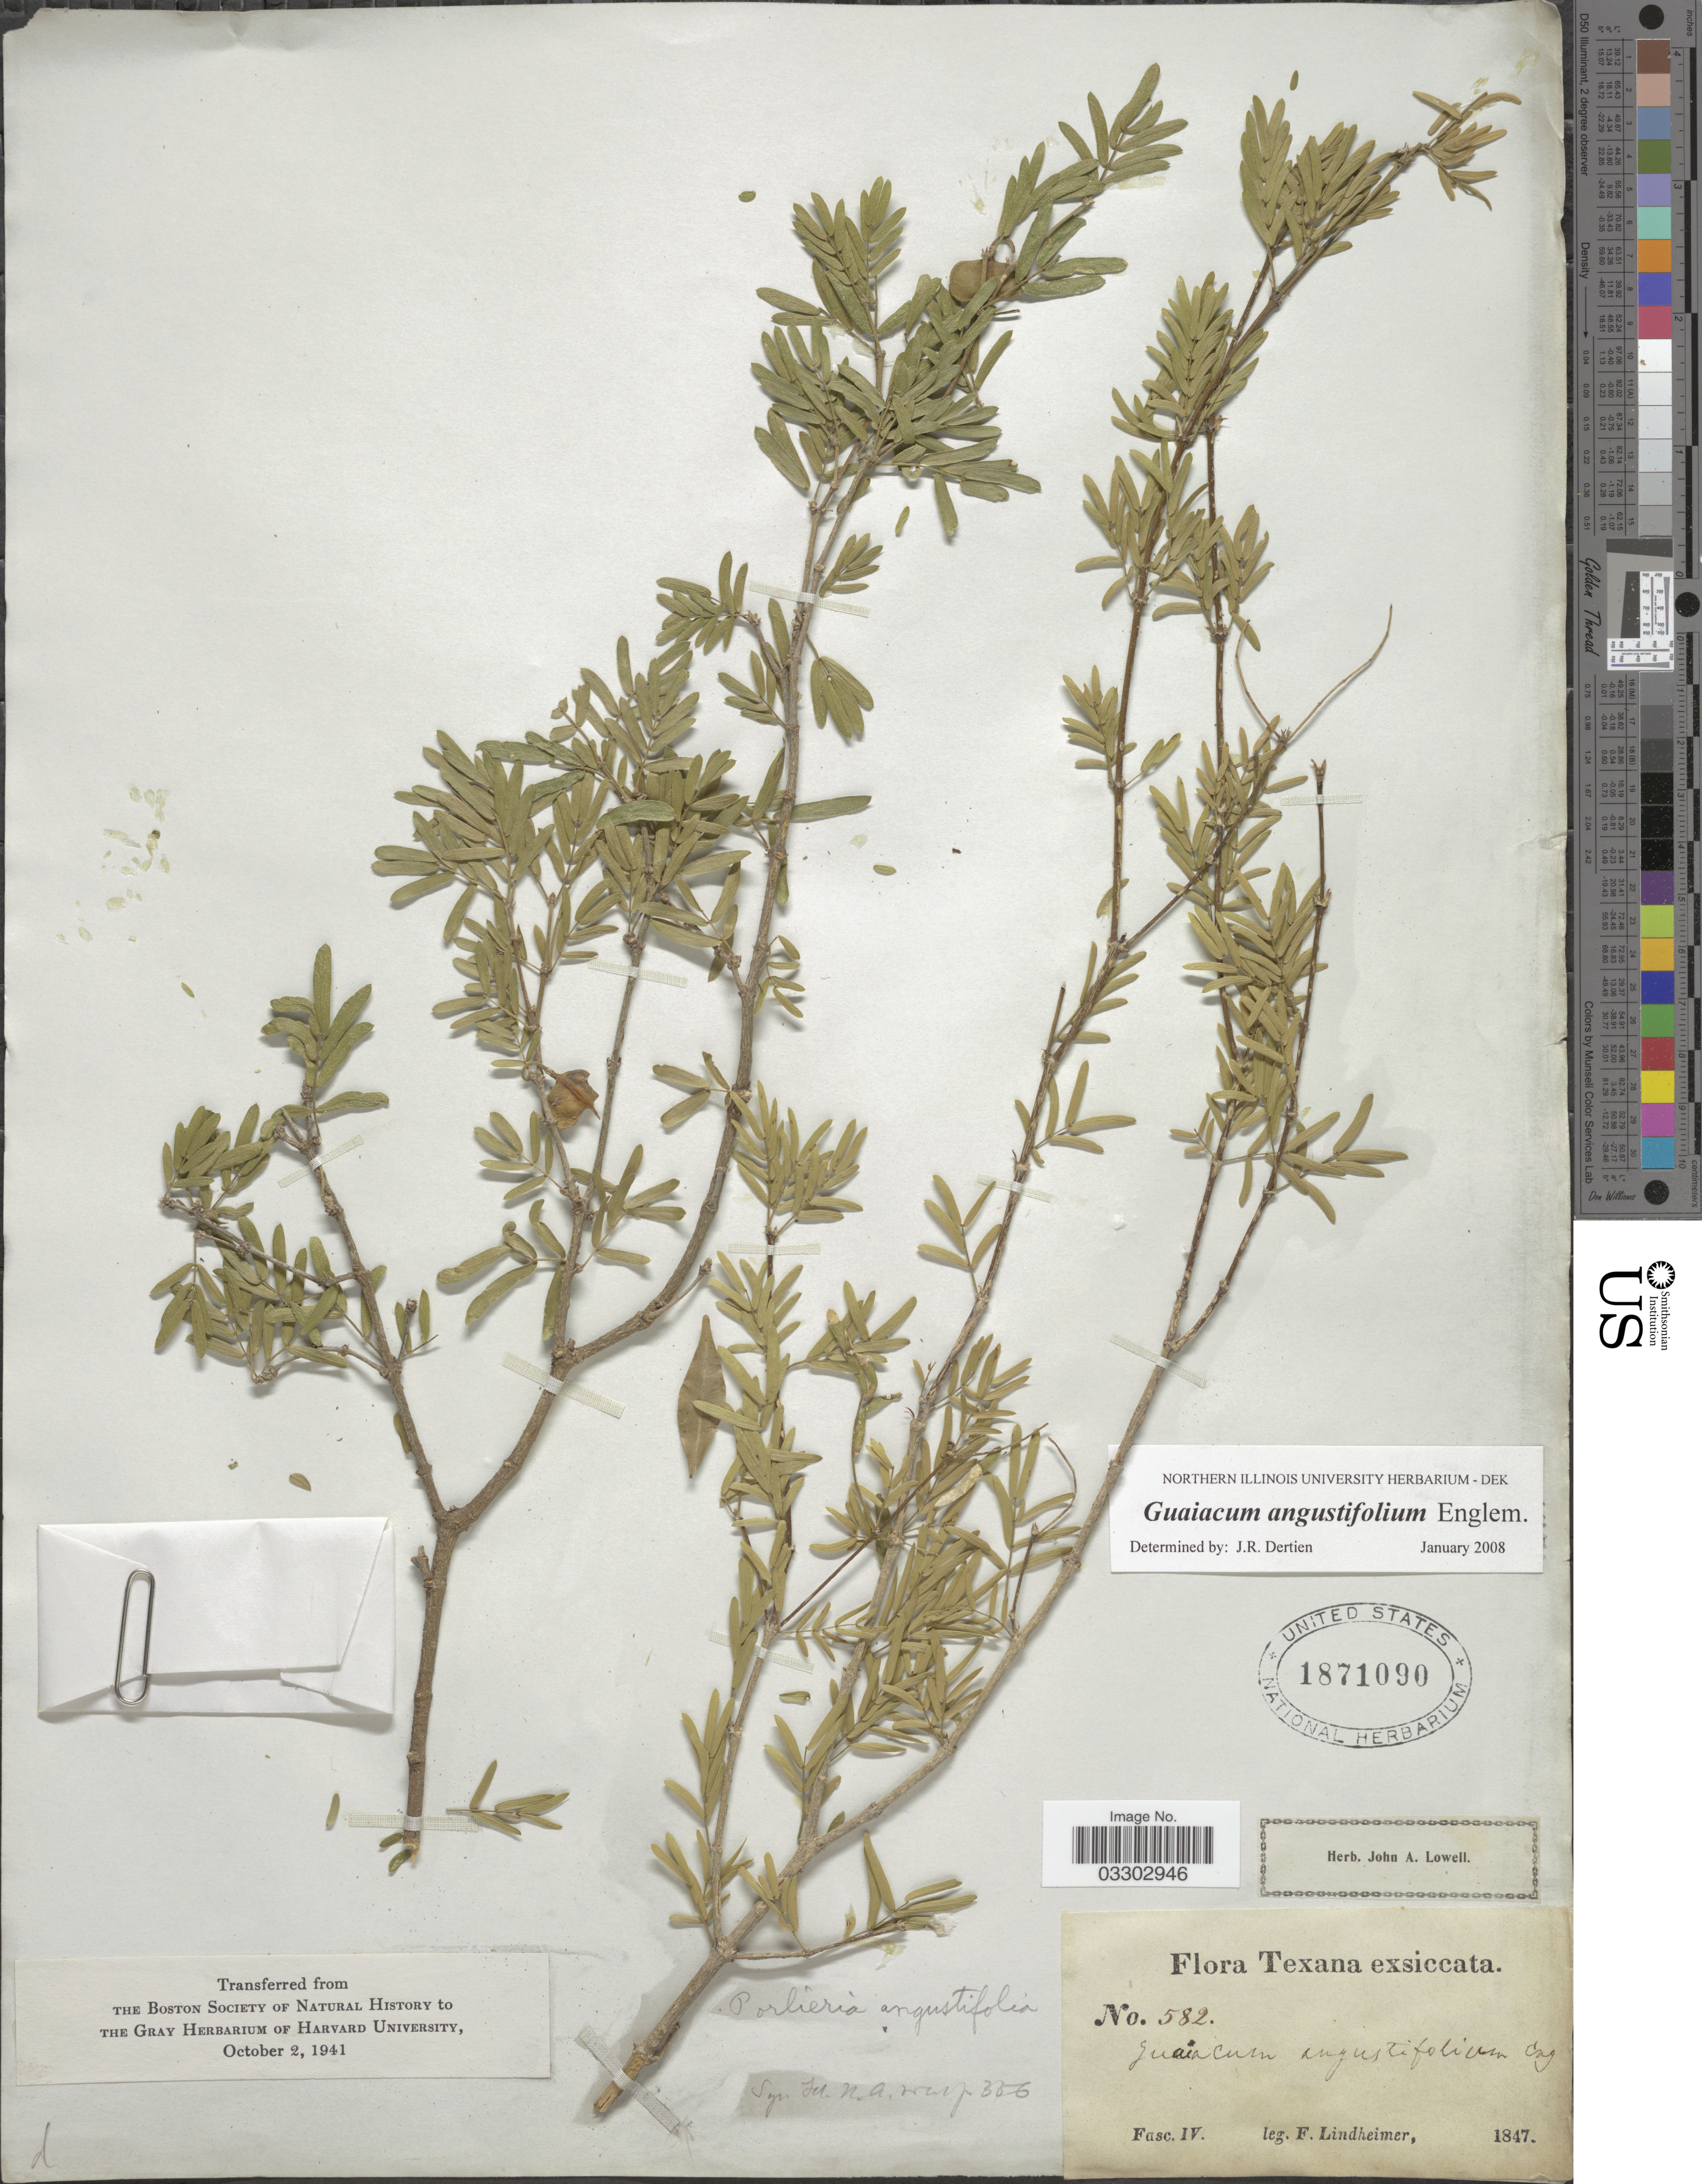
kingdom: Plantae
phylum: Tracheophyta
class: Magnoliopsida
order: Zygophyllales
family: Zygophyllaceae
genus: Guaiacum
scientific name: Guaiacum angustifolium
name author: Engelm.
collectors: F. Lindheimer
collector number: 582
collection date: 1847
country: United States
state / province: Texas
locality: Fasc. IV. [unsure placement]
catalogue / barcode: US 1871090